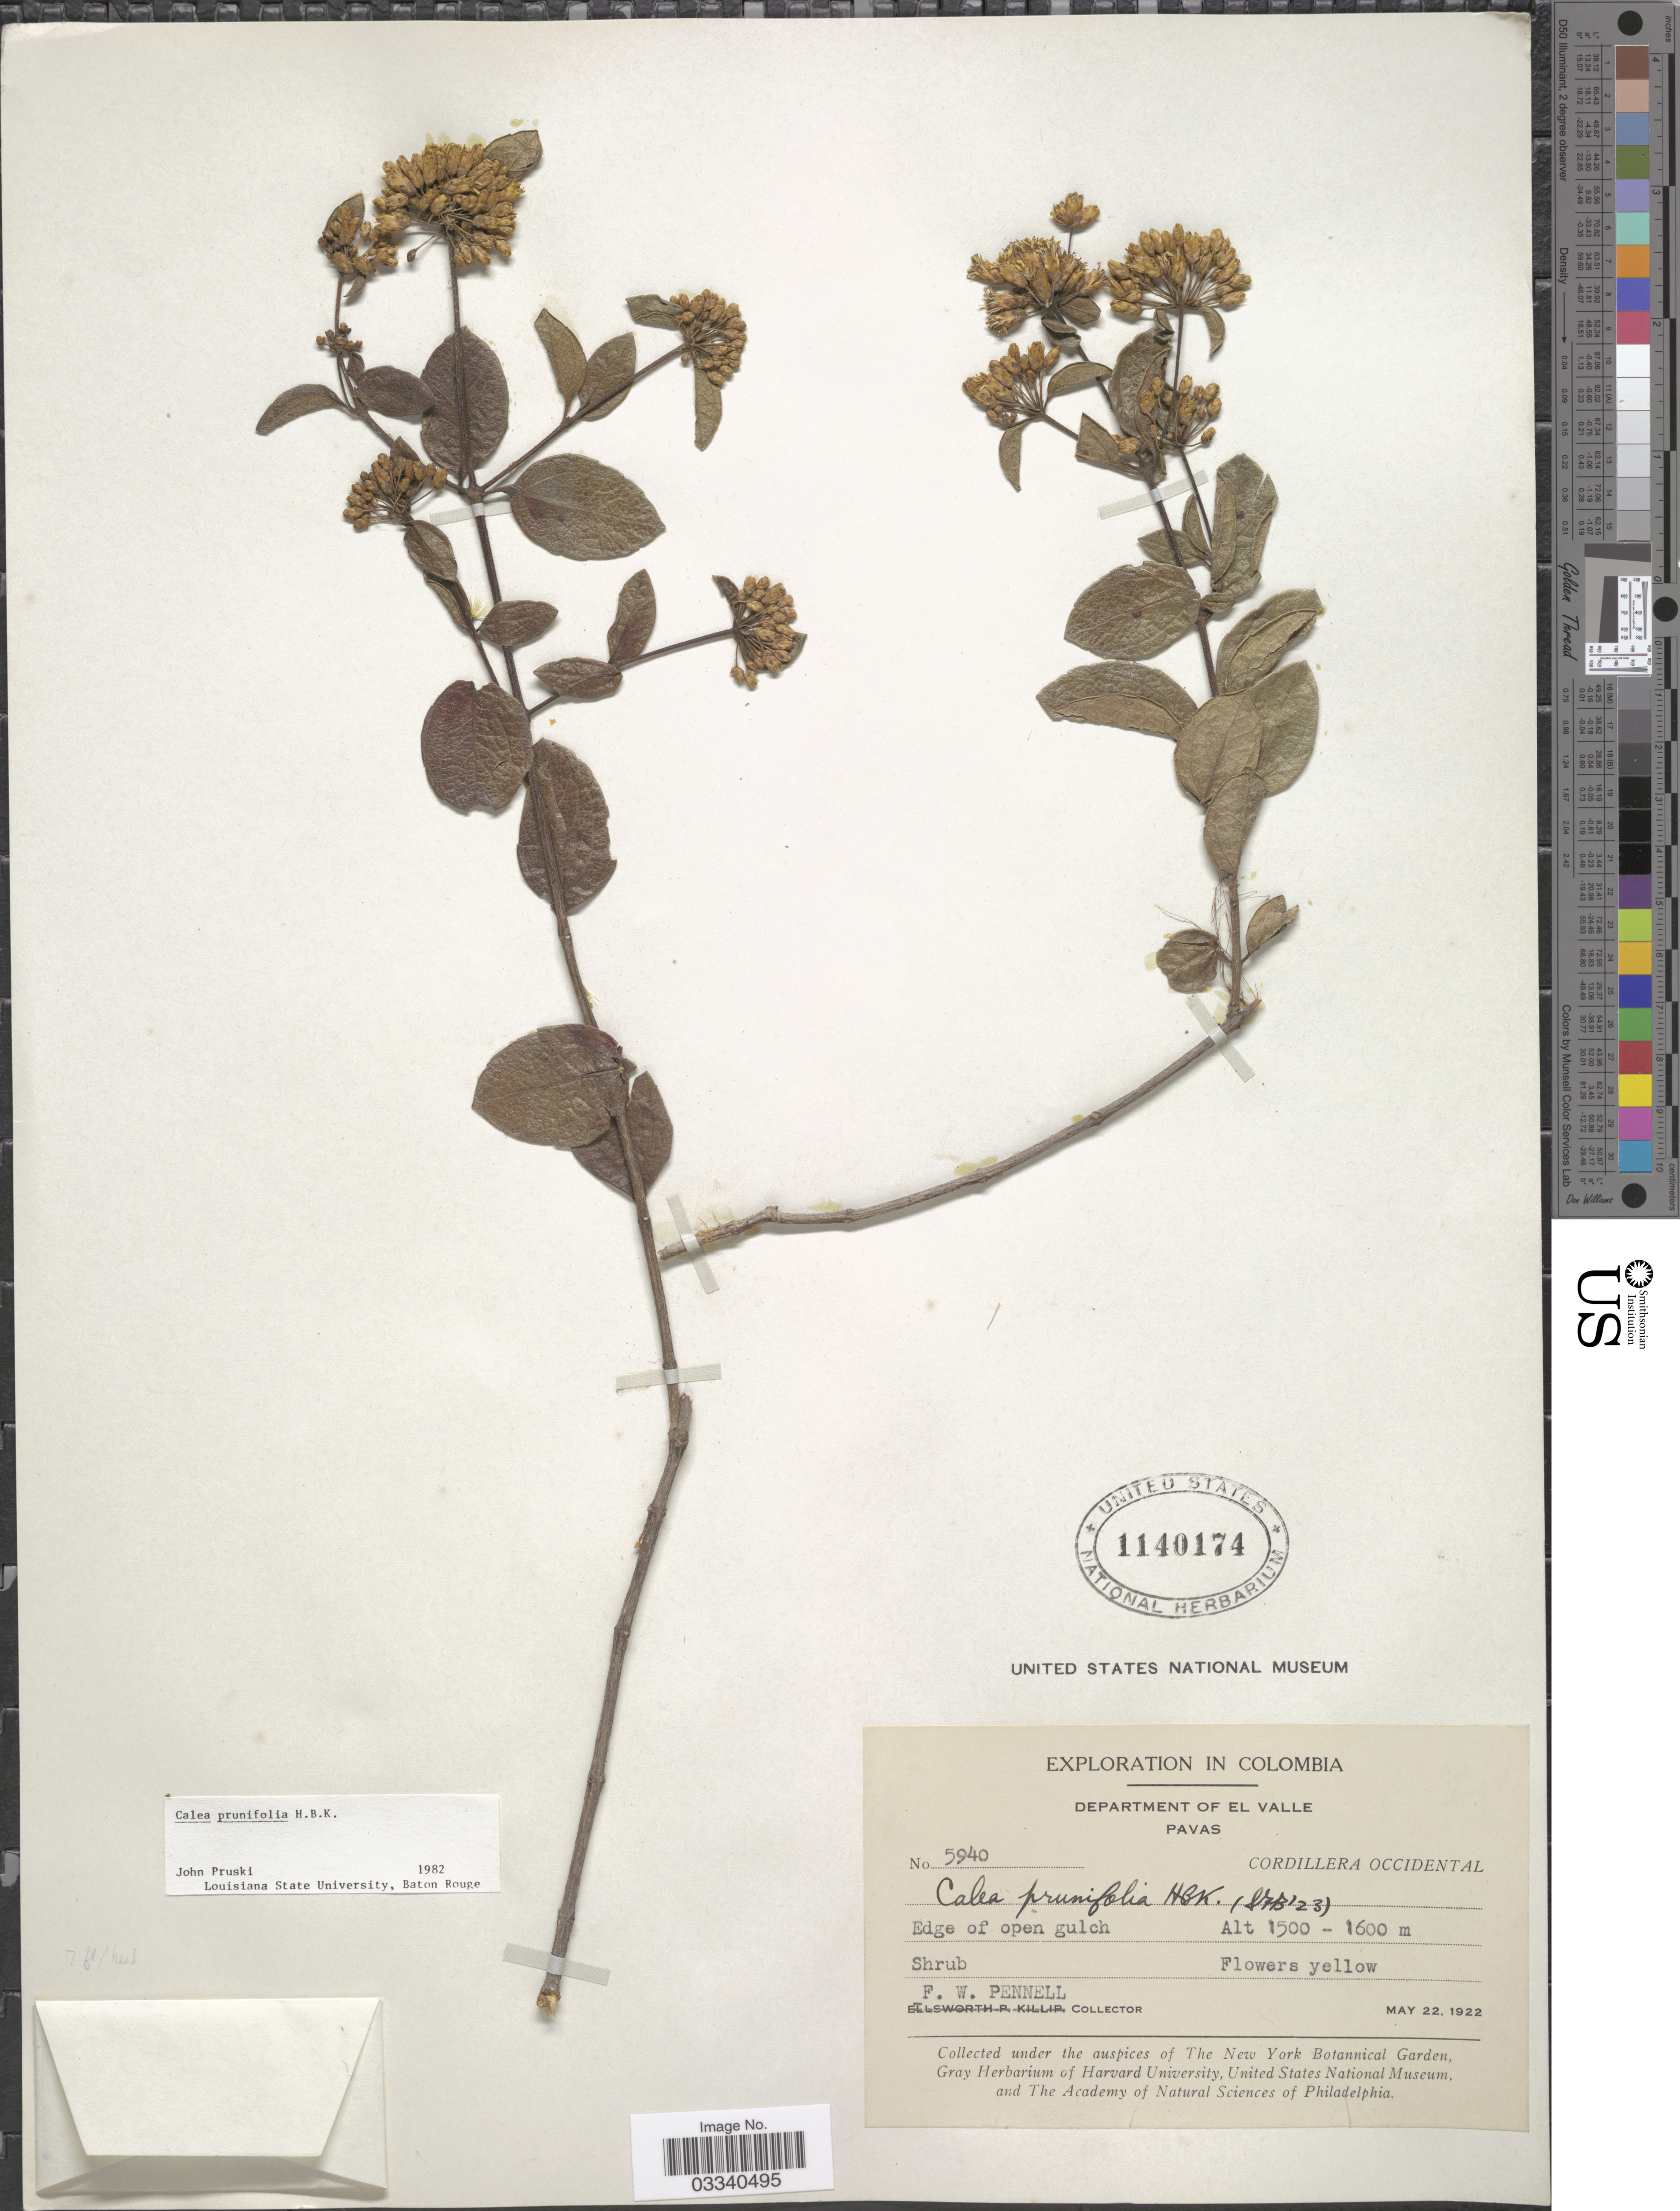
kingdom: Plantae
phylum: Tracheophyta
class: Magnoliopsida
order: Asterales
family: Asteraceae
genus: Calea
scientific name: Calea prunifolia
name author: Kunth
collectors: F. W. Pennell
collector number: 5940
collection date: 1922-05-22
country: Colombia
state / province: Valle del Cauca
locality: Department of El Valle. Pavas. Cordillera Occidental. Edge of open gulch.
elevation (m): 1500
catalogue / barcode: US 1140174